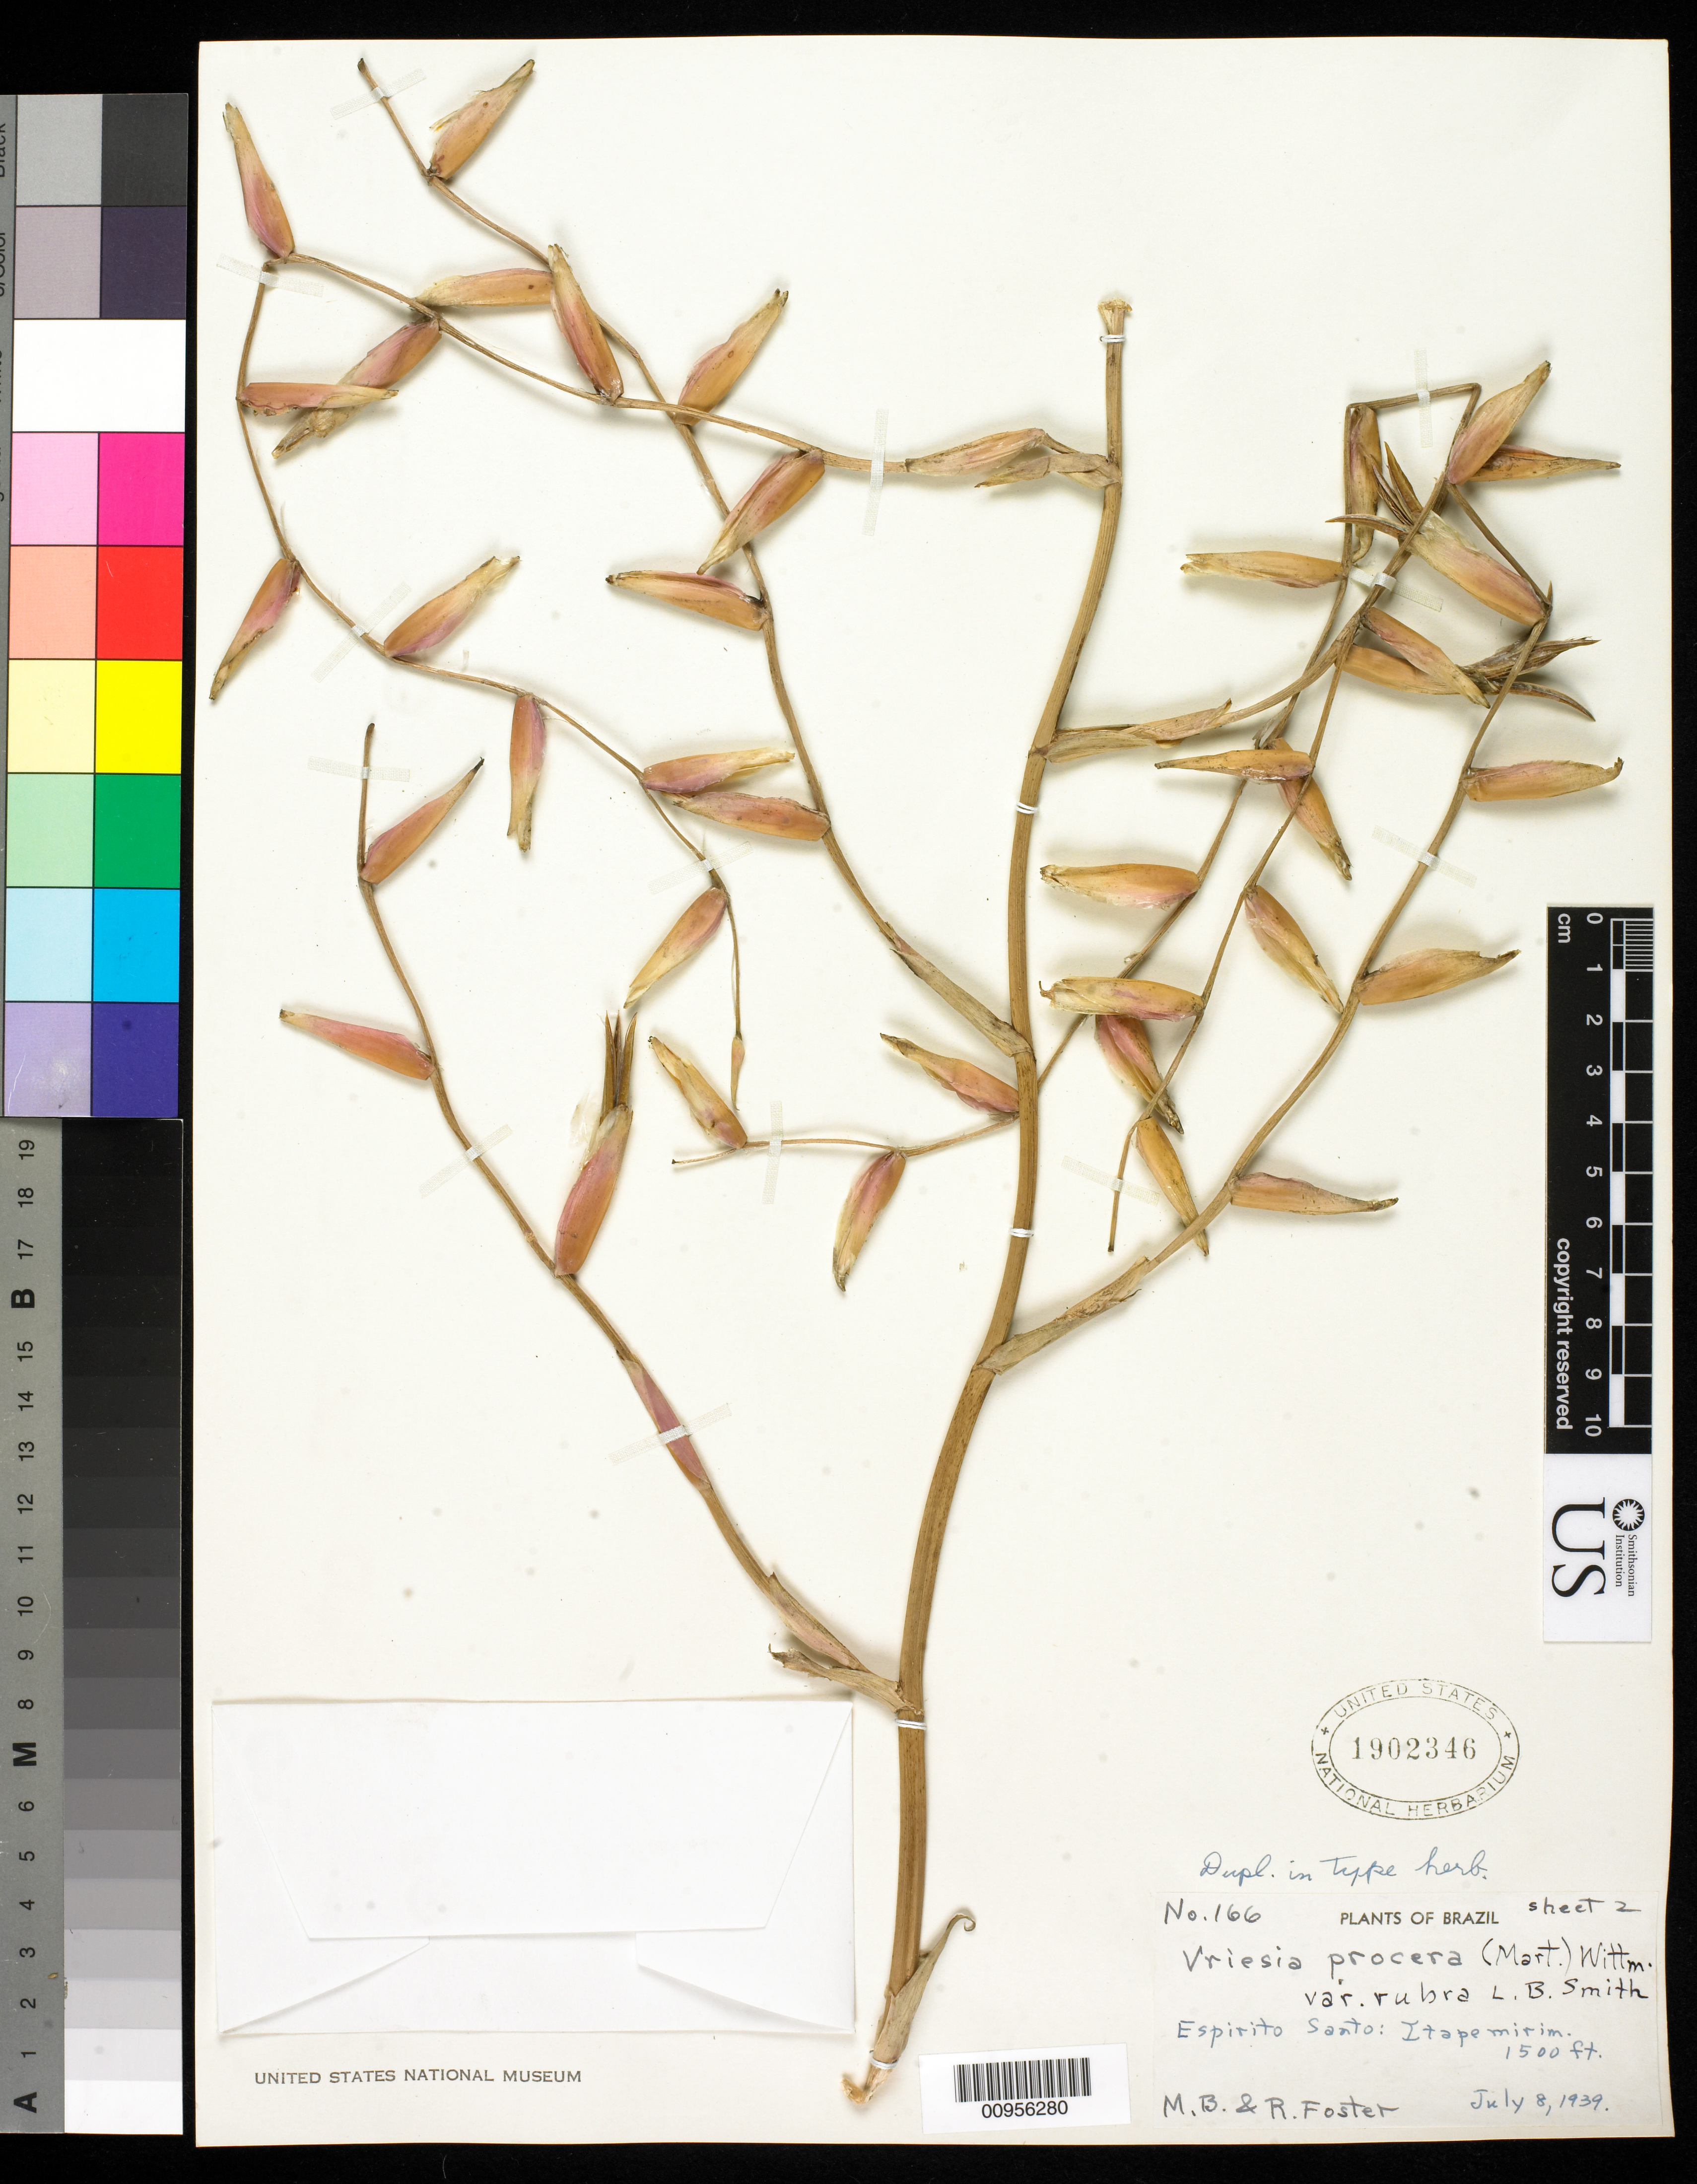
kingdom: Plantae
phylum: Tracheophyta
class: Liliopsida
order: Poales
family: Bromeliaceae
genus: Vriesea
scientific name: Vriesea procera var. rubra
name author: L.B. Sm.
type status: Holotype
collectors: M. B. Foster & R. C. Foster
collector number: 166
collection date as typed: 08 Jul 1939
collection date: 1939-07-08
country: Brazil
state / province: Espírito Santo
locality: Itapemirim.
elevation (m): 457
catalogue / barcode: US 1902346